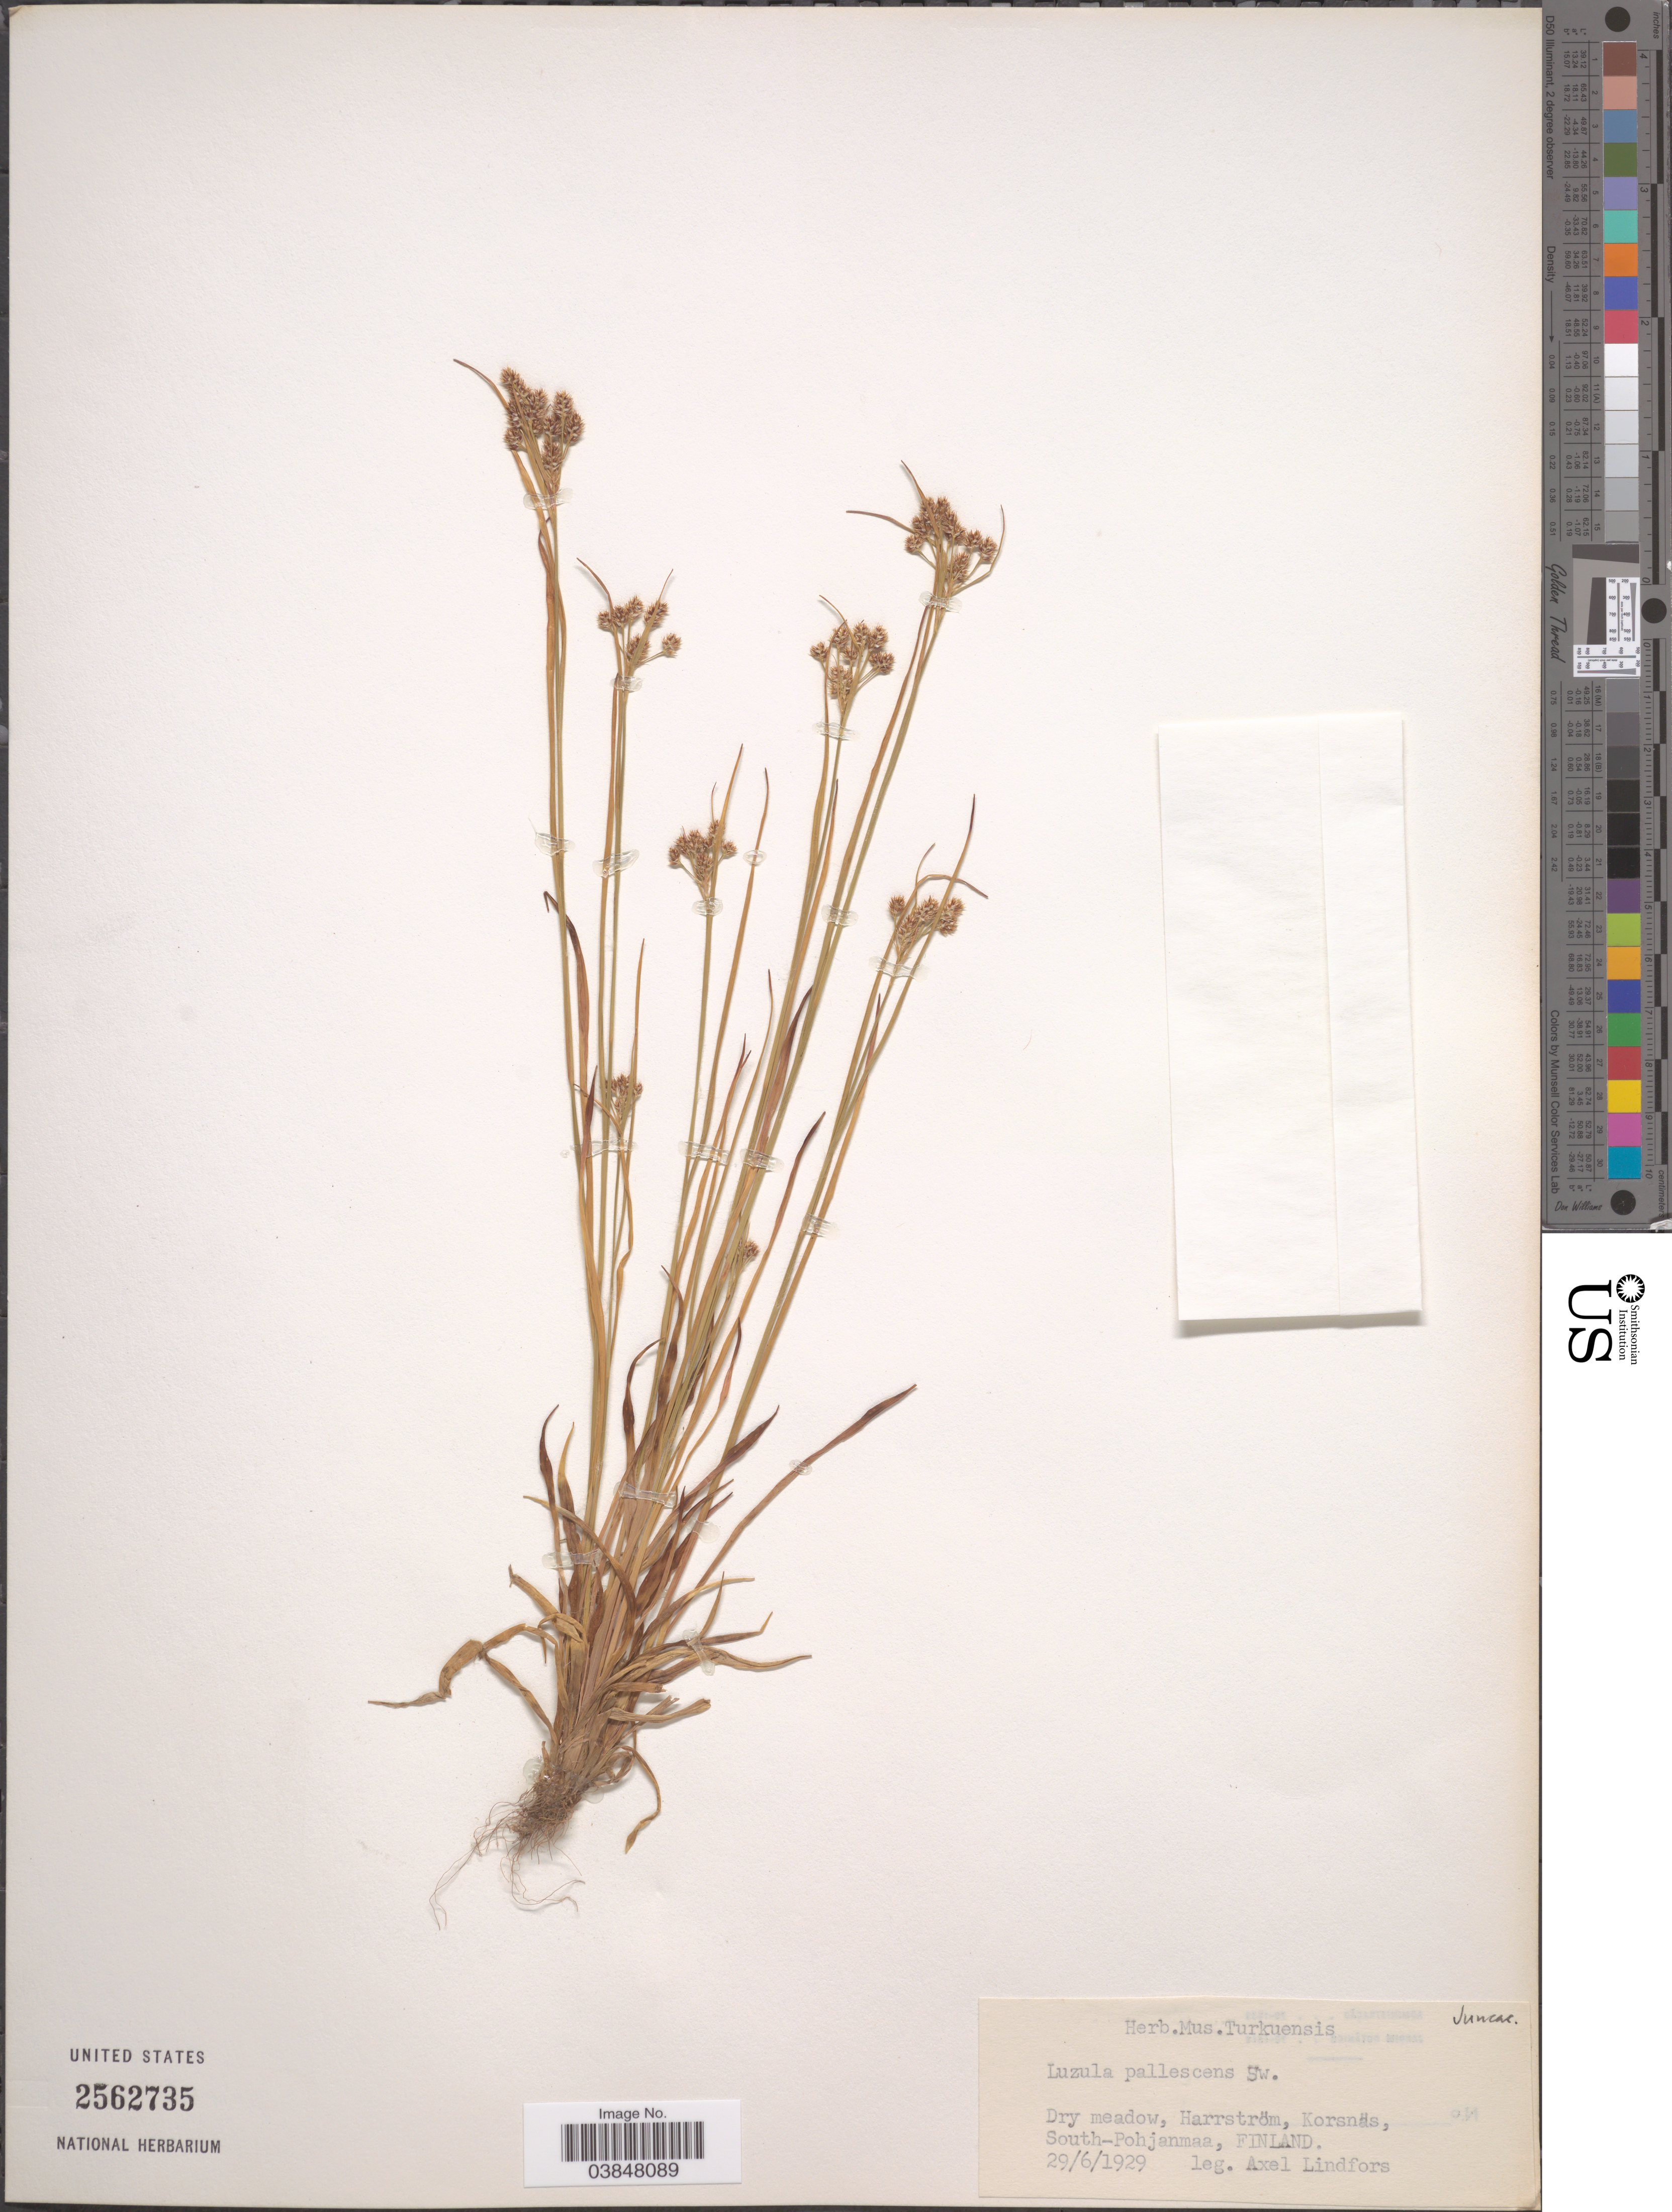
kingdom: Plantae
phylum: Tracheophyta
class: Liliopsida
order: Poales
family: Juncaceae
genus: Luzula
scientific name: Luzula pallescens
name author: Sw.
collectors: A. Lindfors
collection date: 1929-06-29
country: Finland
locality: Harrström, Korsnäs, South-Pohjanmaa.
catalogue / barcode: US 2562735